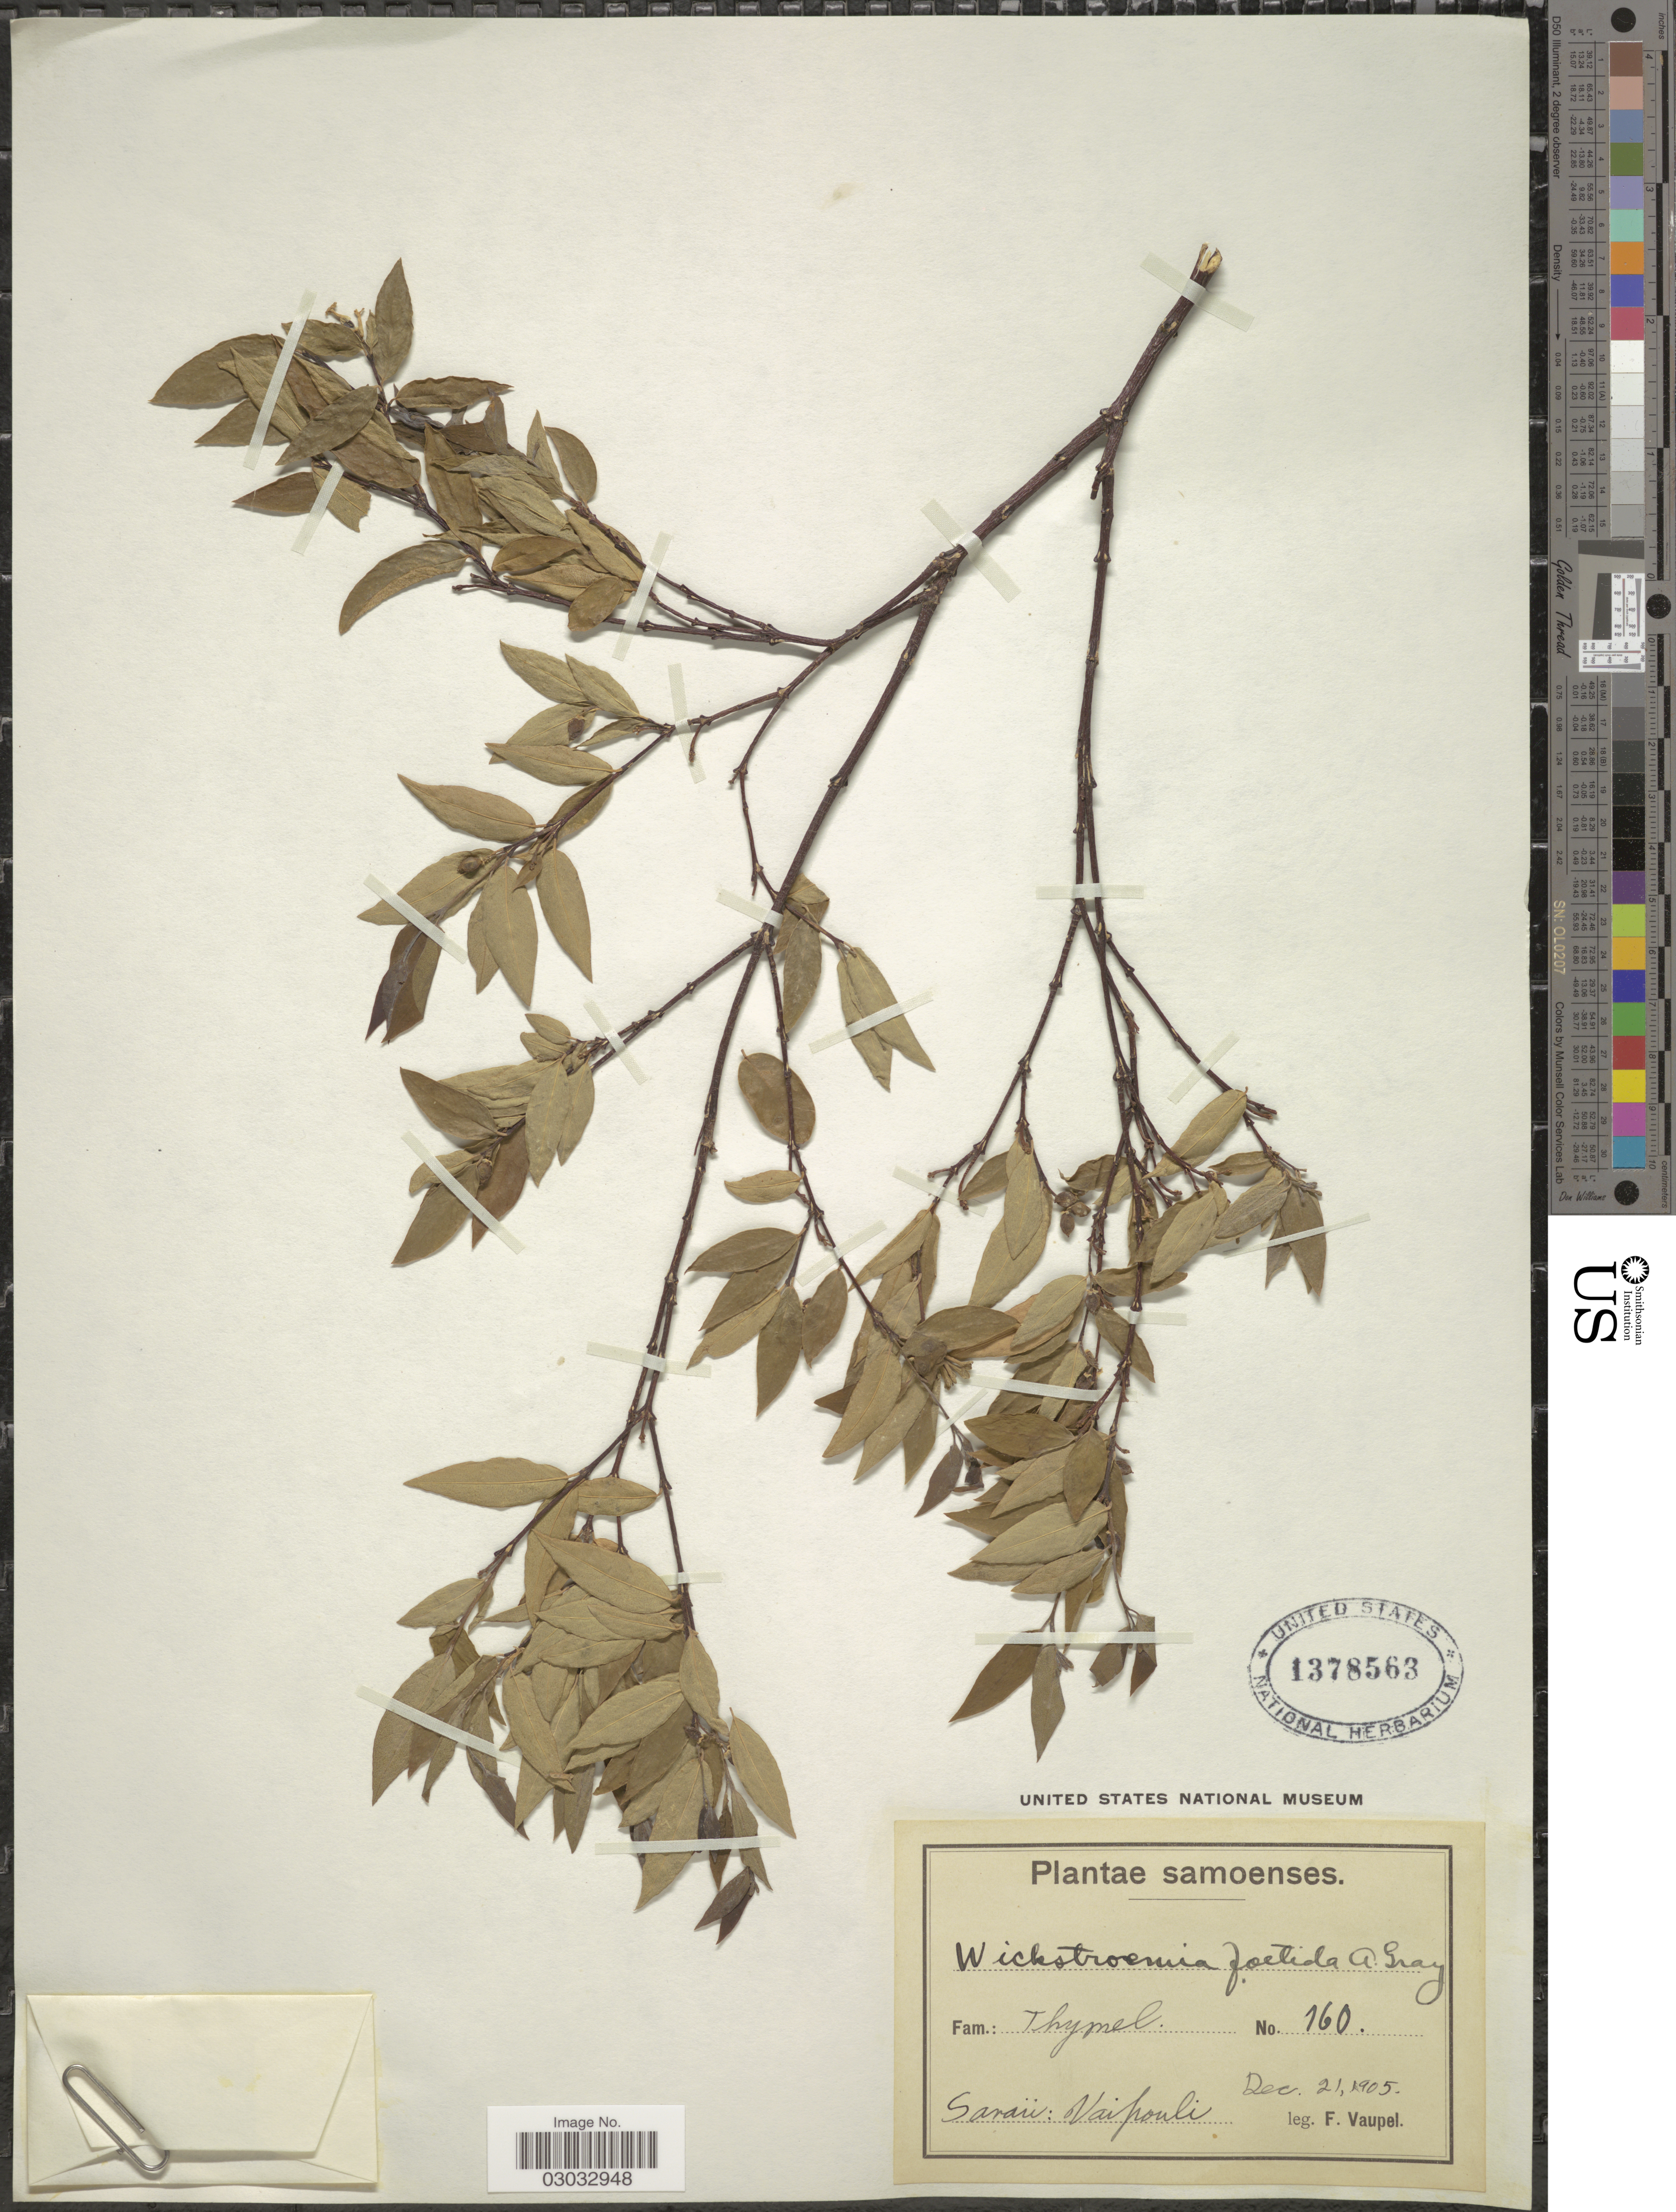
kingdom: Plantae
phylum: Tracheophyta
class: Magnoliopsida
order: Malvales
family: Thymelaeaceae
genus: Wikstroemia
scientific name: Wikstroemia coriacea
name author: Seem.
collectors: F. Vaupel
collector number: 160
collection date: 1905-12-21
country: Samoa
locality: Samoenses. Savaii: Vaipouli.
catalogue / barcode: US 1378563